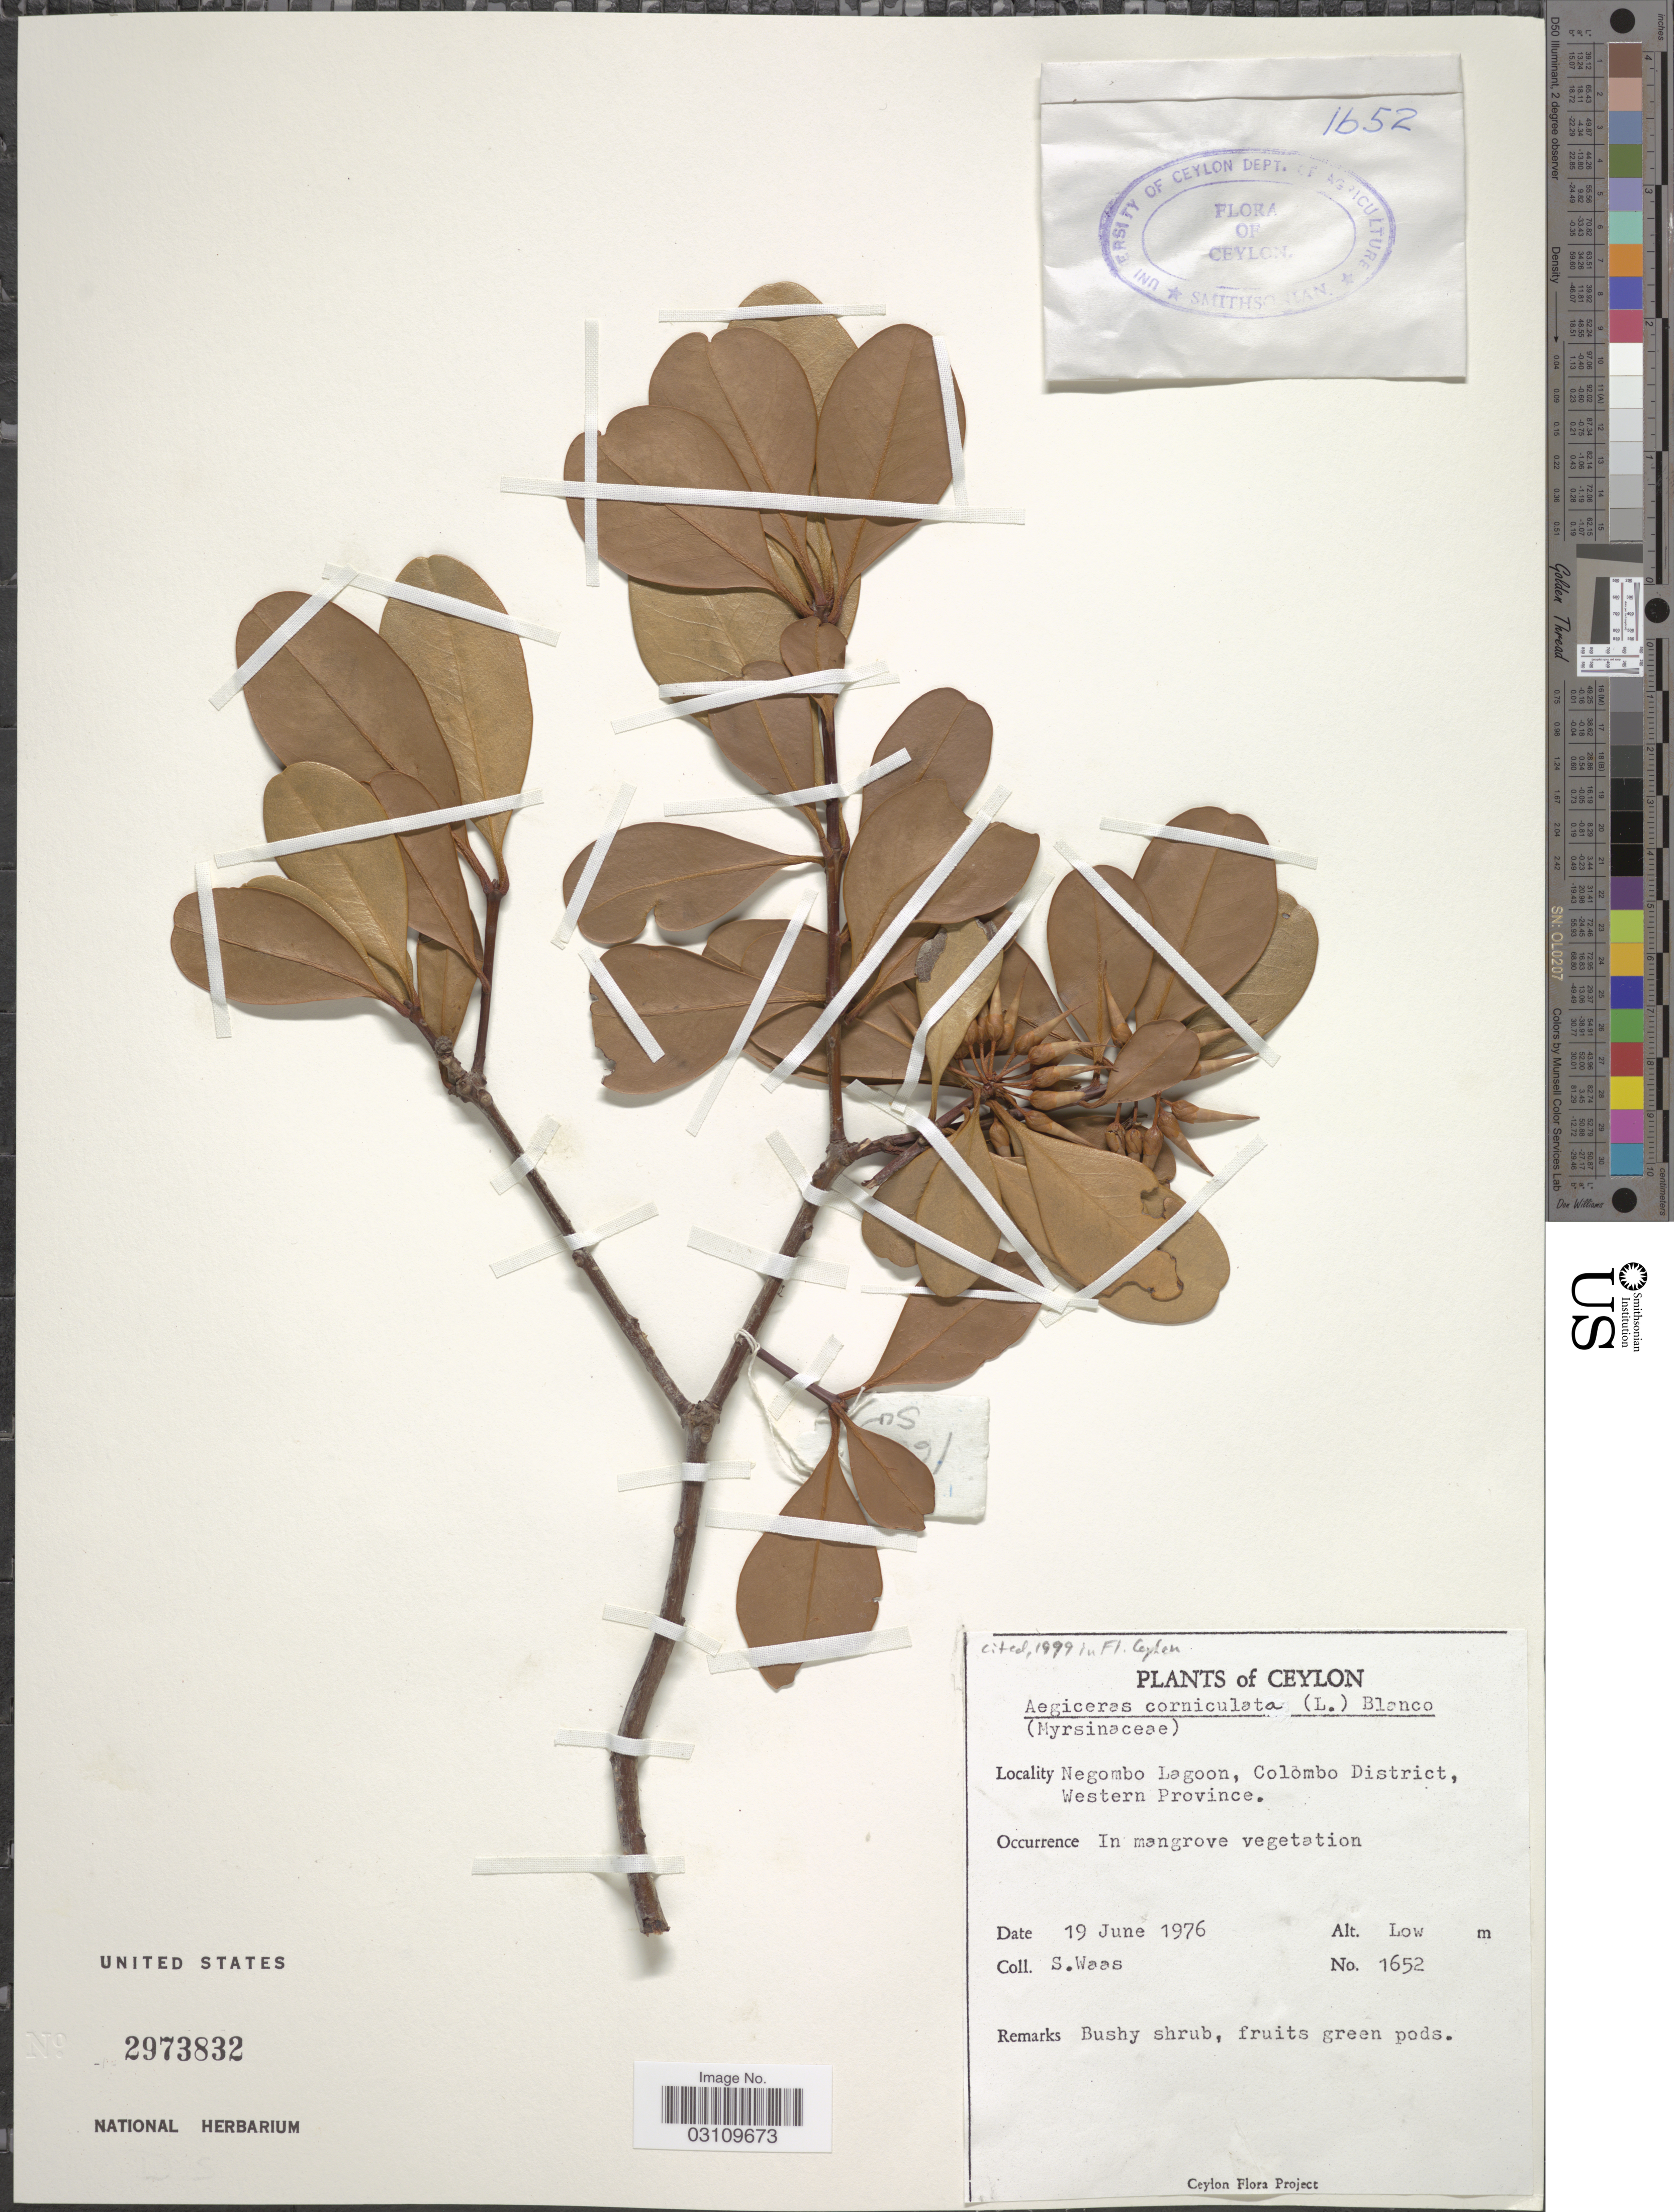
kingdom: Plantae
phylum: Tracheophyta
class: Magnoliopsida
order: Ericales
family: Primulaceae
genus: Aegiceras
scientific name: Aegiceras corniculatum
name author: (L.) Blanco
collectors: S. Waas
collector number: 1652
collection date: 1976-06-19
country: Sri Lanka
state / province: Western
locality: Ceylon. Negombo Lagoon, Colombo District, Western Province.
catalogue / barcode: US 2973832